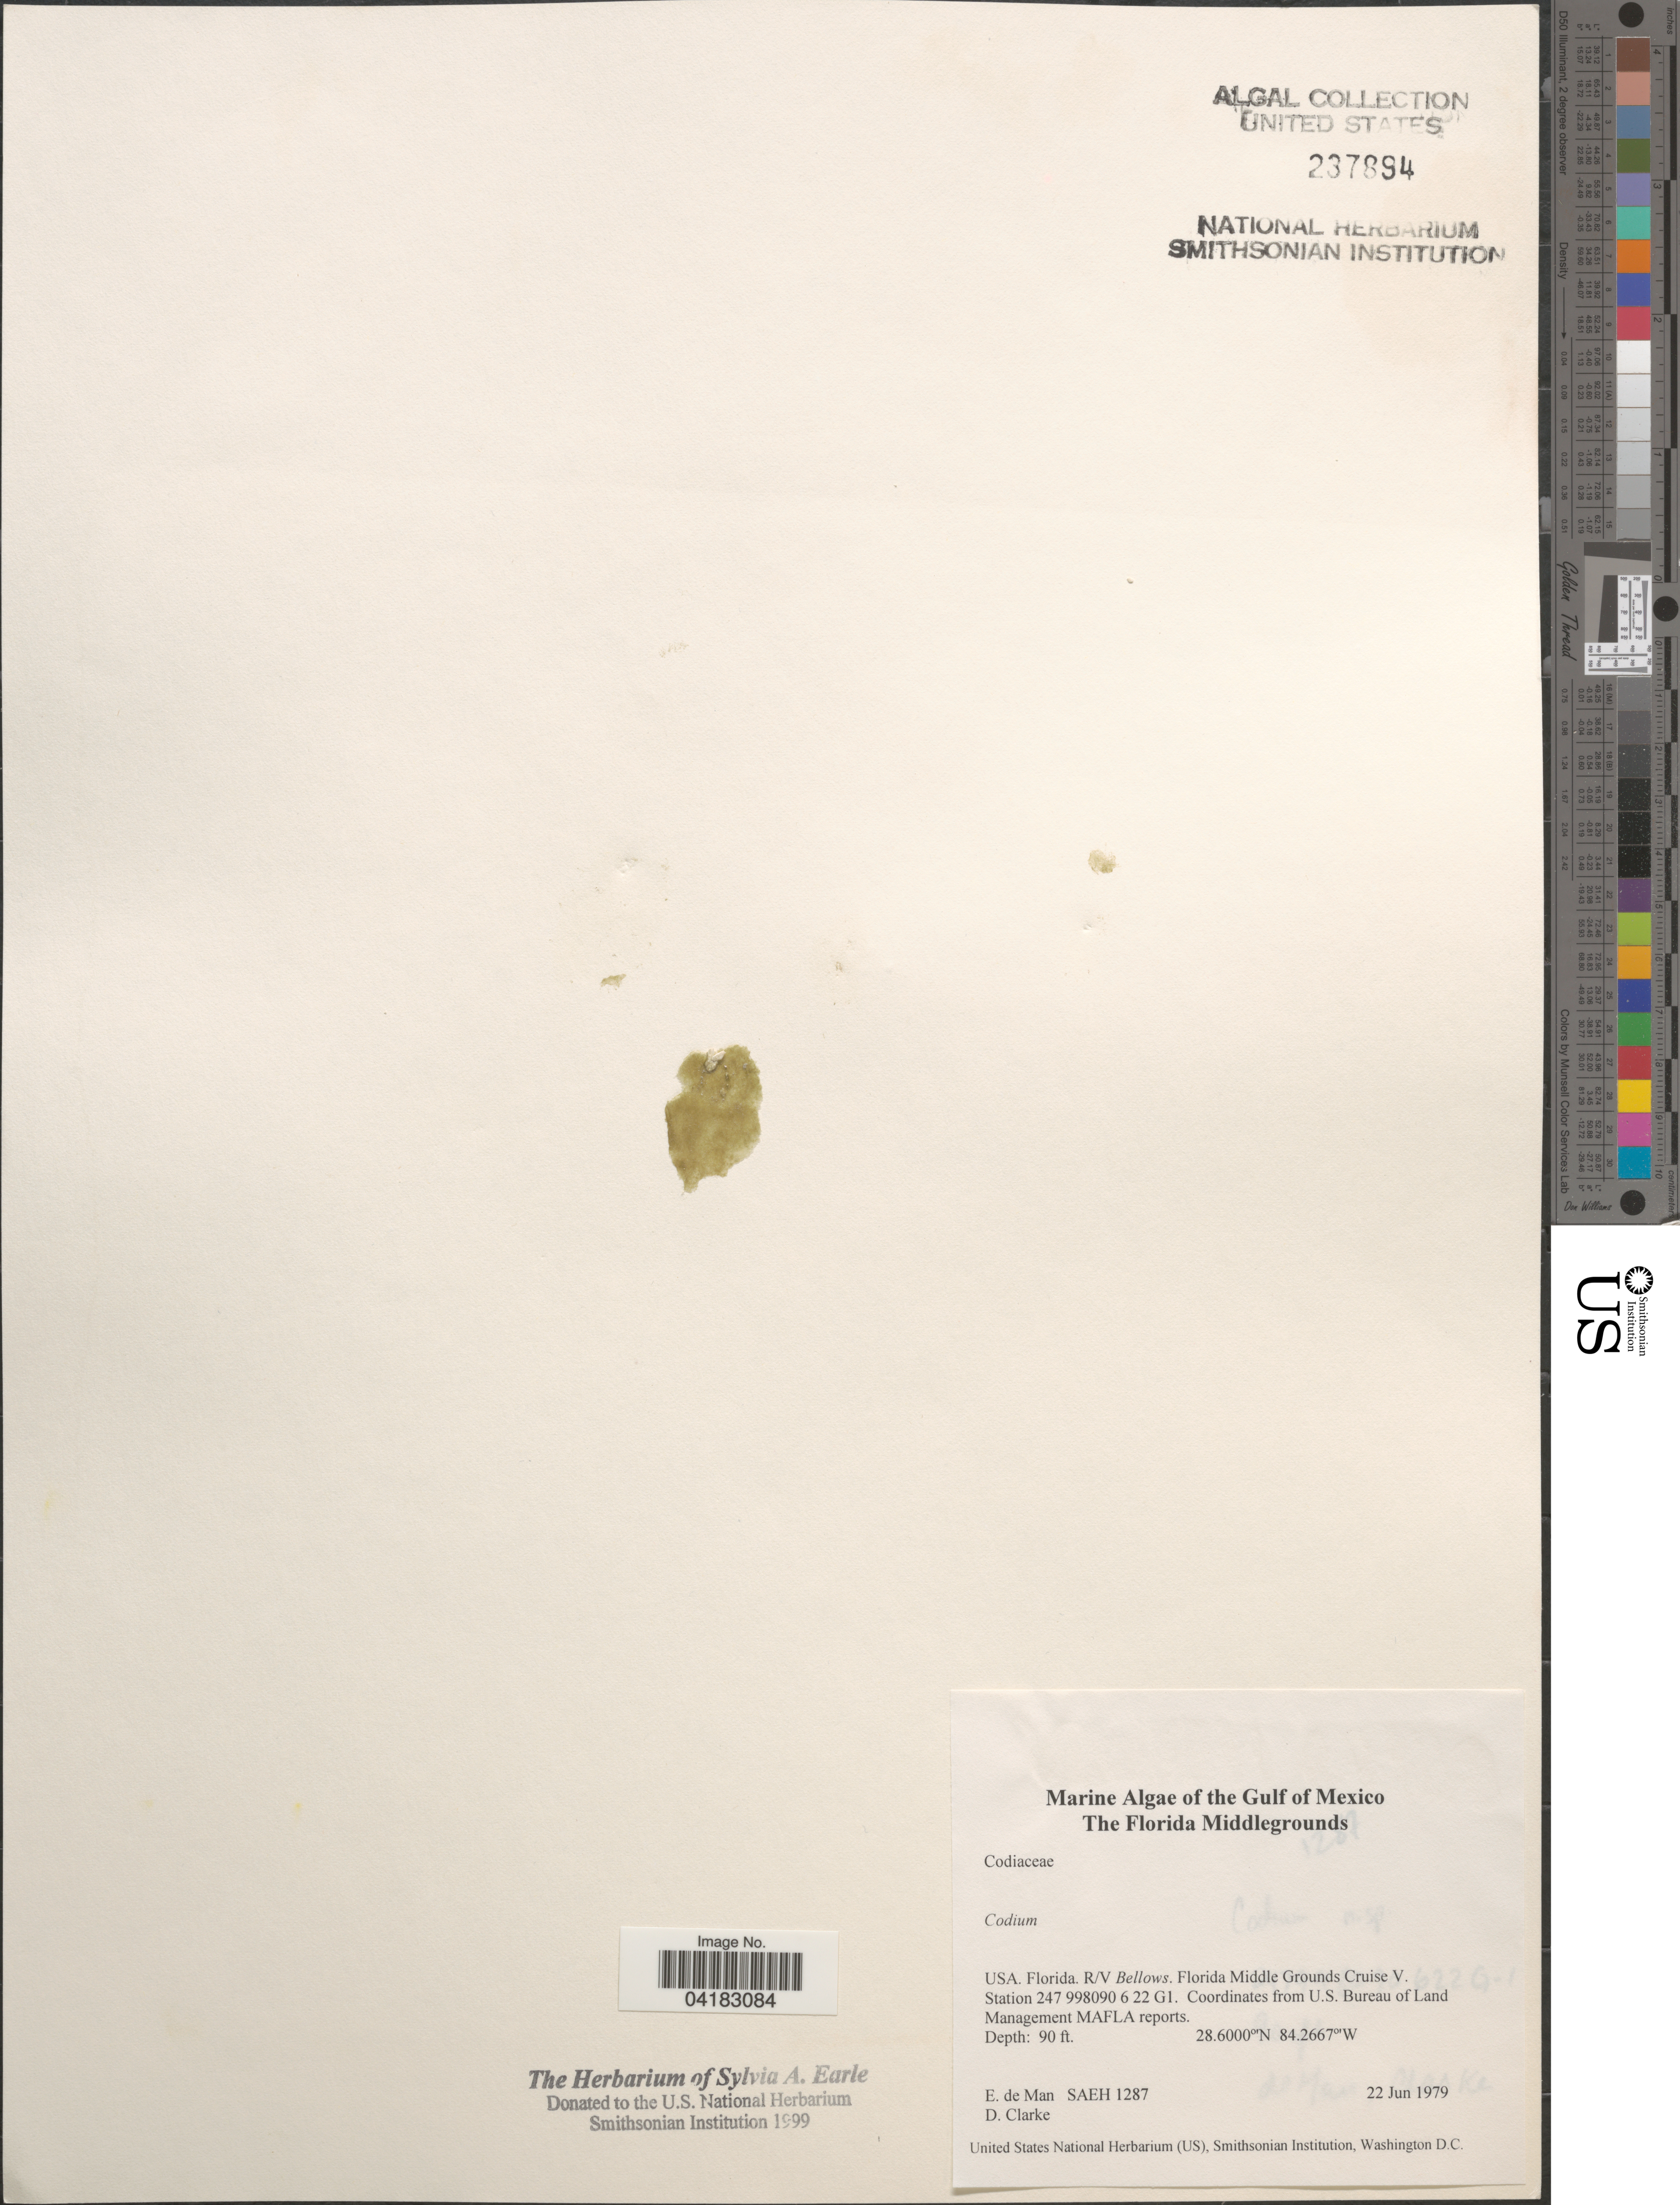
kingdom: Plantae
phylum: Chlorophyta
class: Ulvophyceae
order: Bryopsidales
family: Codiaceae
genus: Codium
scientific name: Codium sp.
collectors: E. de Man & D. Clarke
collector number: SAEH1287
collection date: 1979-06-22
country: United States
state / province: Florida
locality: Gulf of Mexico. R/V Bellows. Florida Middle Grounds Cruise V. Station 247 998090 6 22 G1.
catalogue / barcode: US 237894